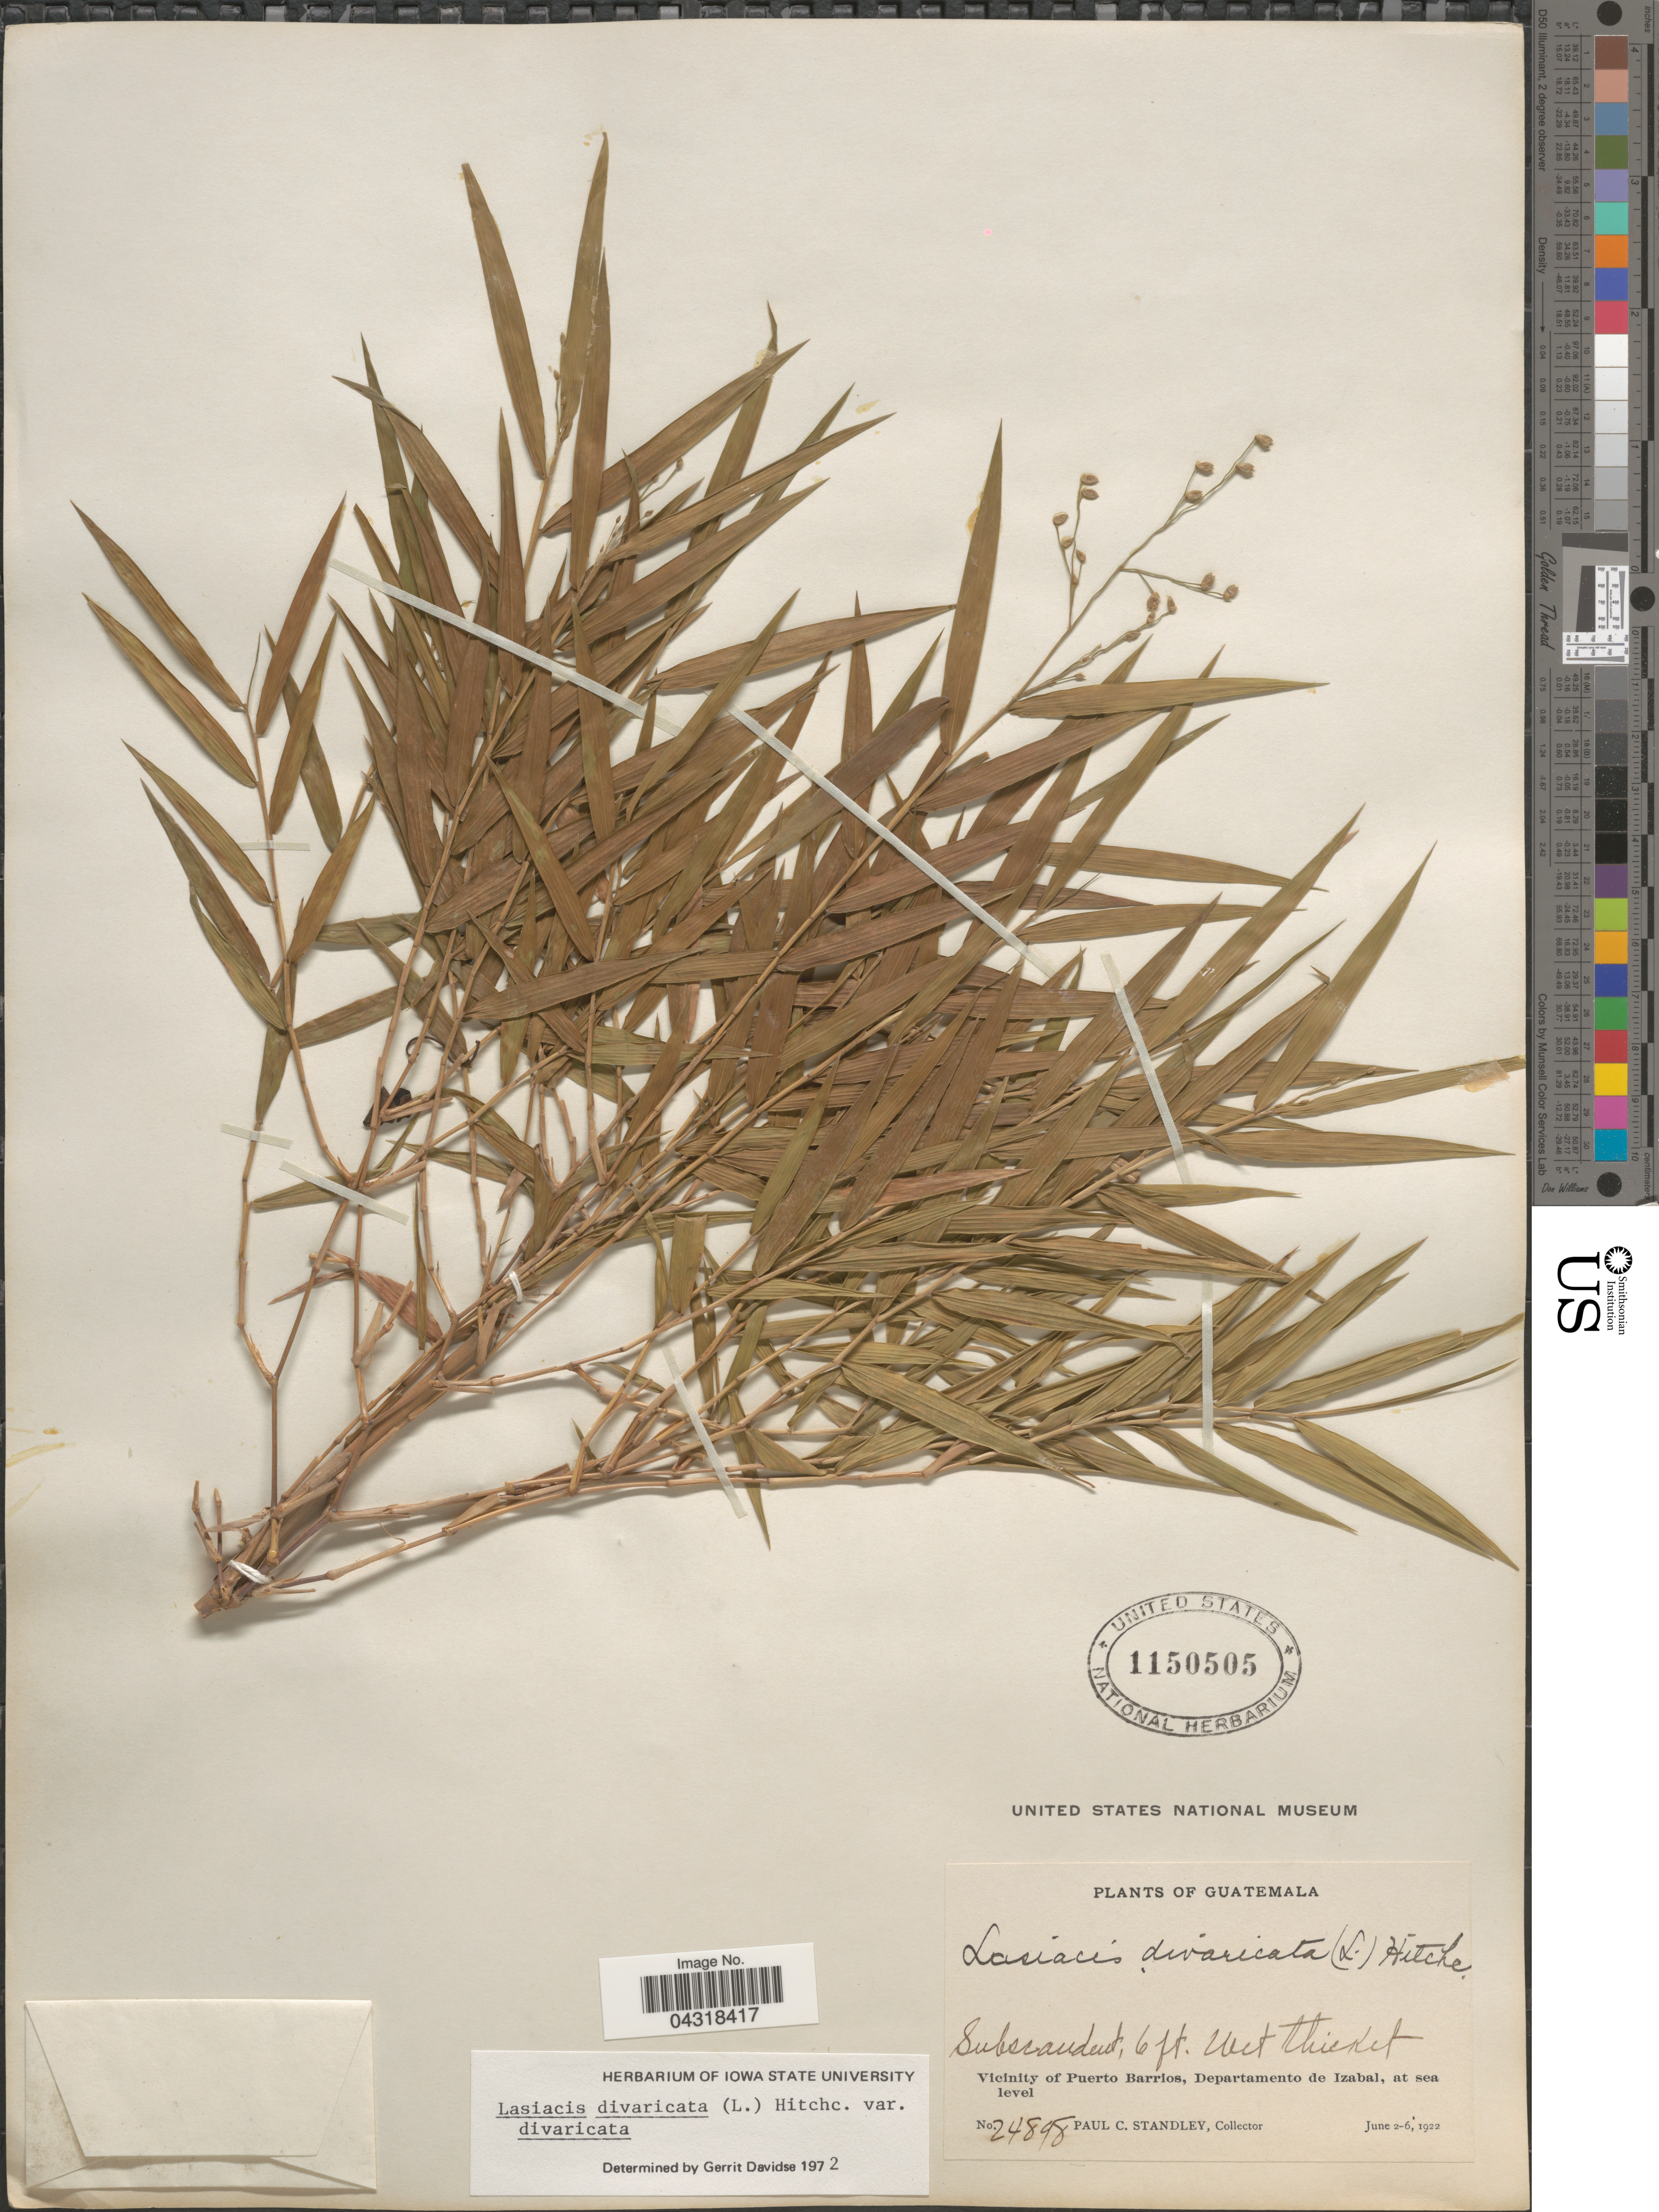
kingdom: Plantae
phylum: Tracheophyta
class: Liliopsida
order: Poales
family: Poaceae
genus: Lasiacis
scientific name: Lasiacis divaricata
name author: (L.) Hitchc.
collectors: P. C. Standley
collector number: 24898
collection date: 1922-06-02/1922-06-06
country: Guatemala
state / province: Izabal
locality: Vicinity of Puerto Barrios, Departamento de Izabal.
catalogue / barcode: US 1150505